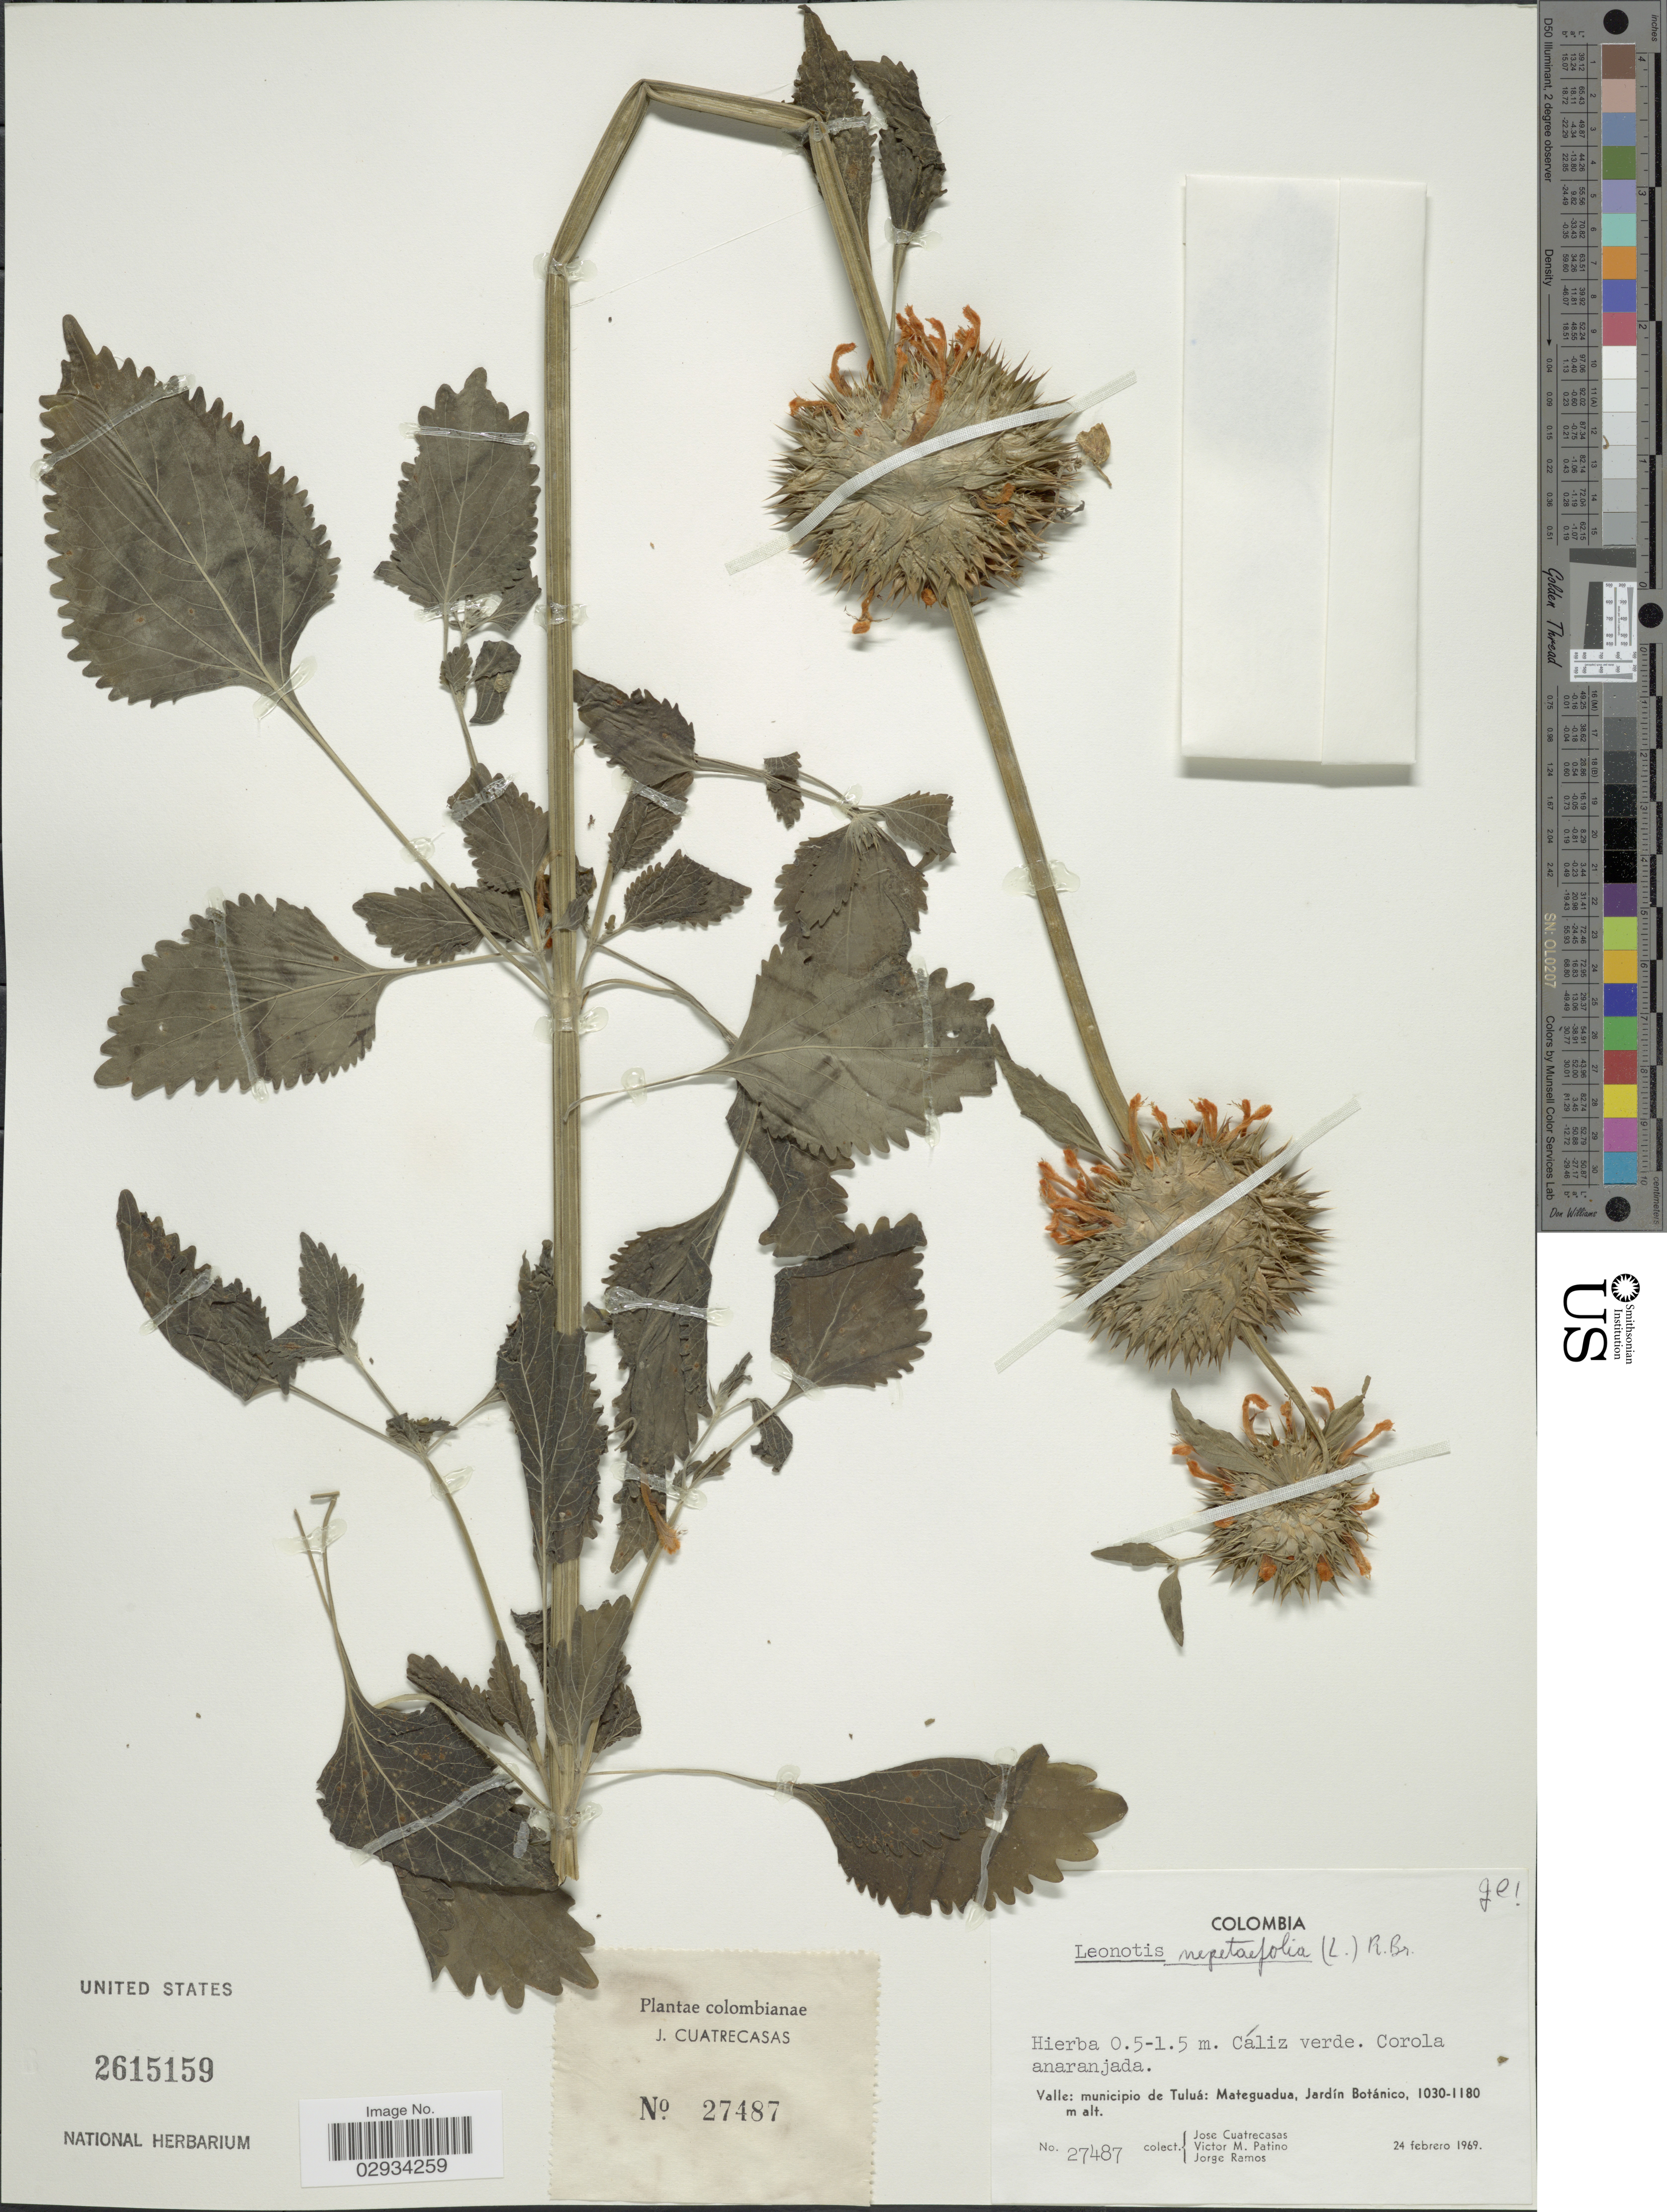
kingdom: Plantae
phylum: Tracheophyta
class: Magnoliopsida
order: Lamiales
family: Lamiaceae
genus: Leonotis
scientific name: Leonotis nepetifolia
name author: (L.) R. Br.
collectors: J. Cuatrecasas, V. M. Patiño & J. Ramos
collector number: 27487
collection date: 1969-02-24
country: Colombia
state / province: Valle del Cauca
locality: Valle: municipio de Tuluá: Mateguadua, Jardín Botánico.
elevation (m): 1030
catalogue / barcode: US 2615159